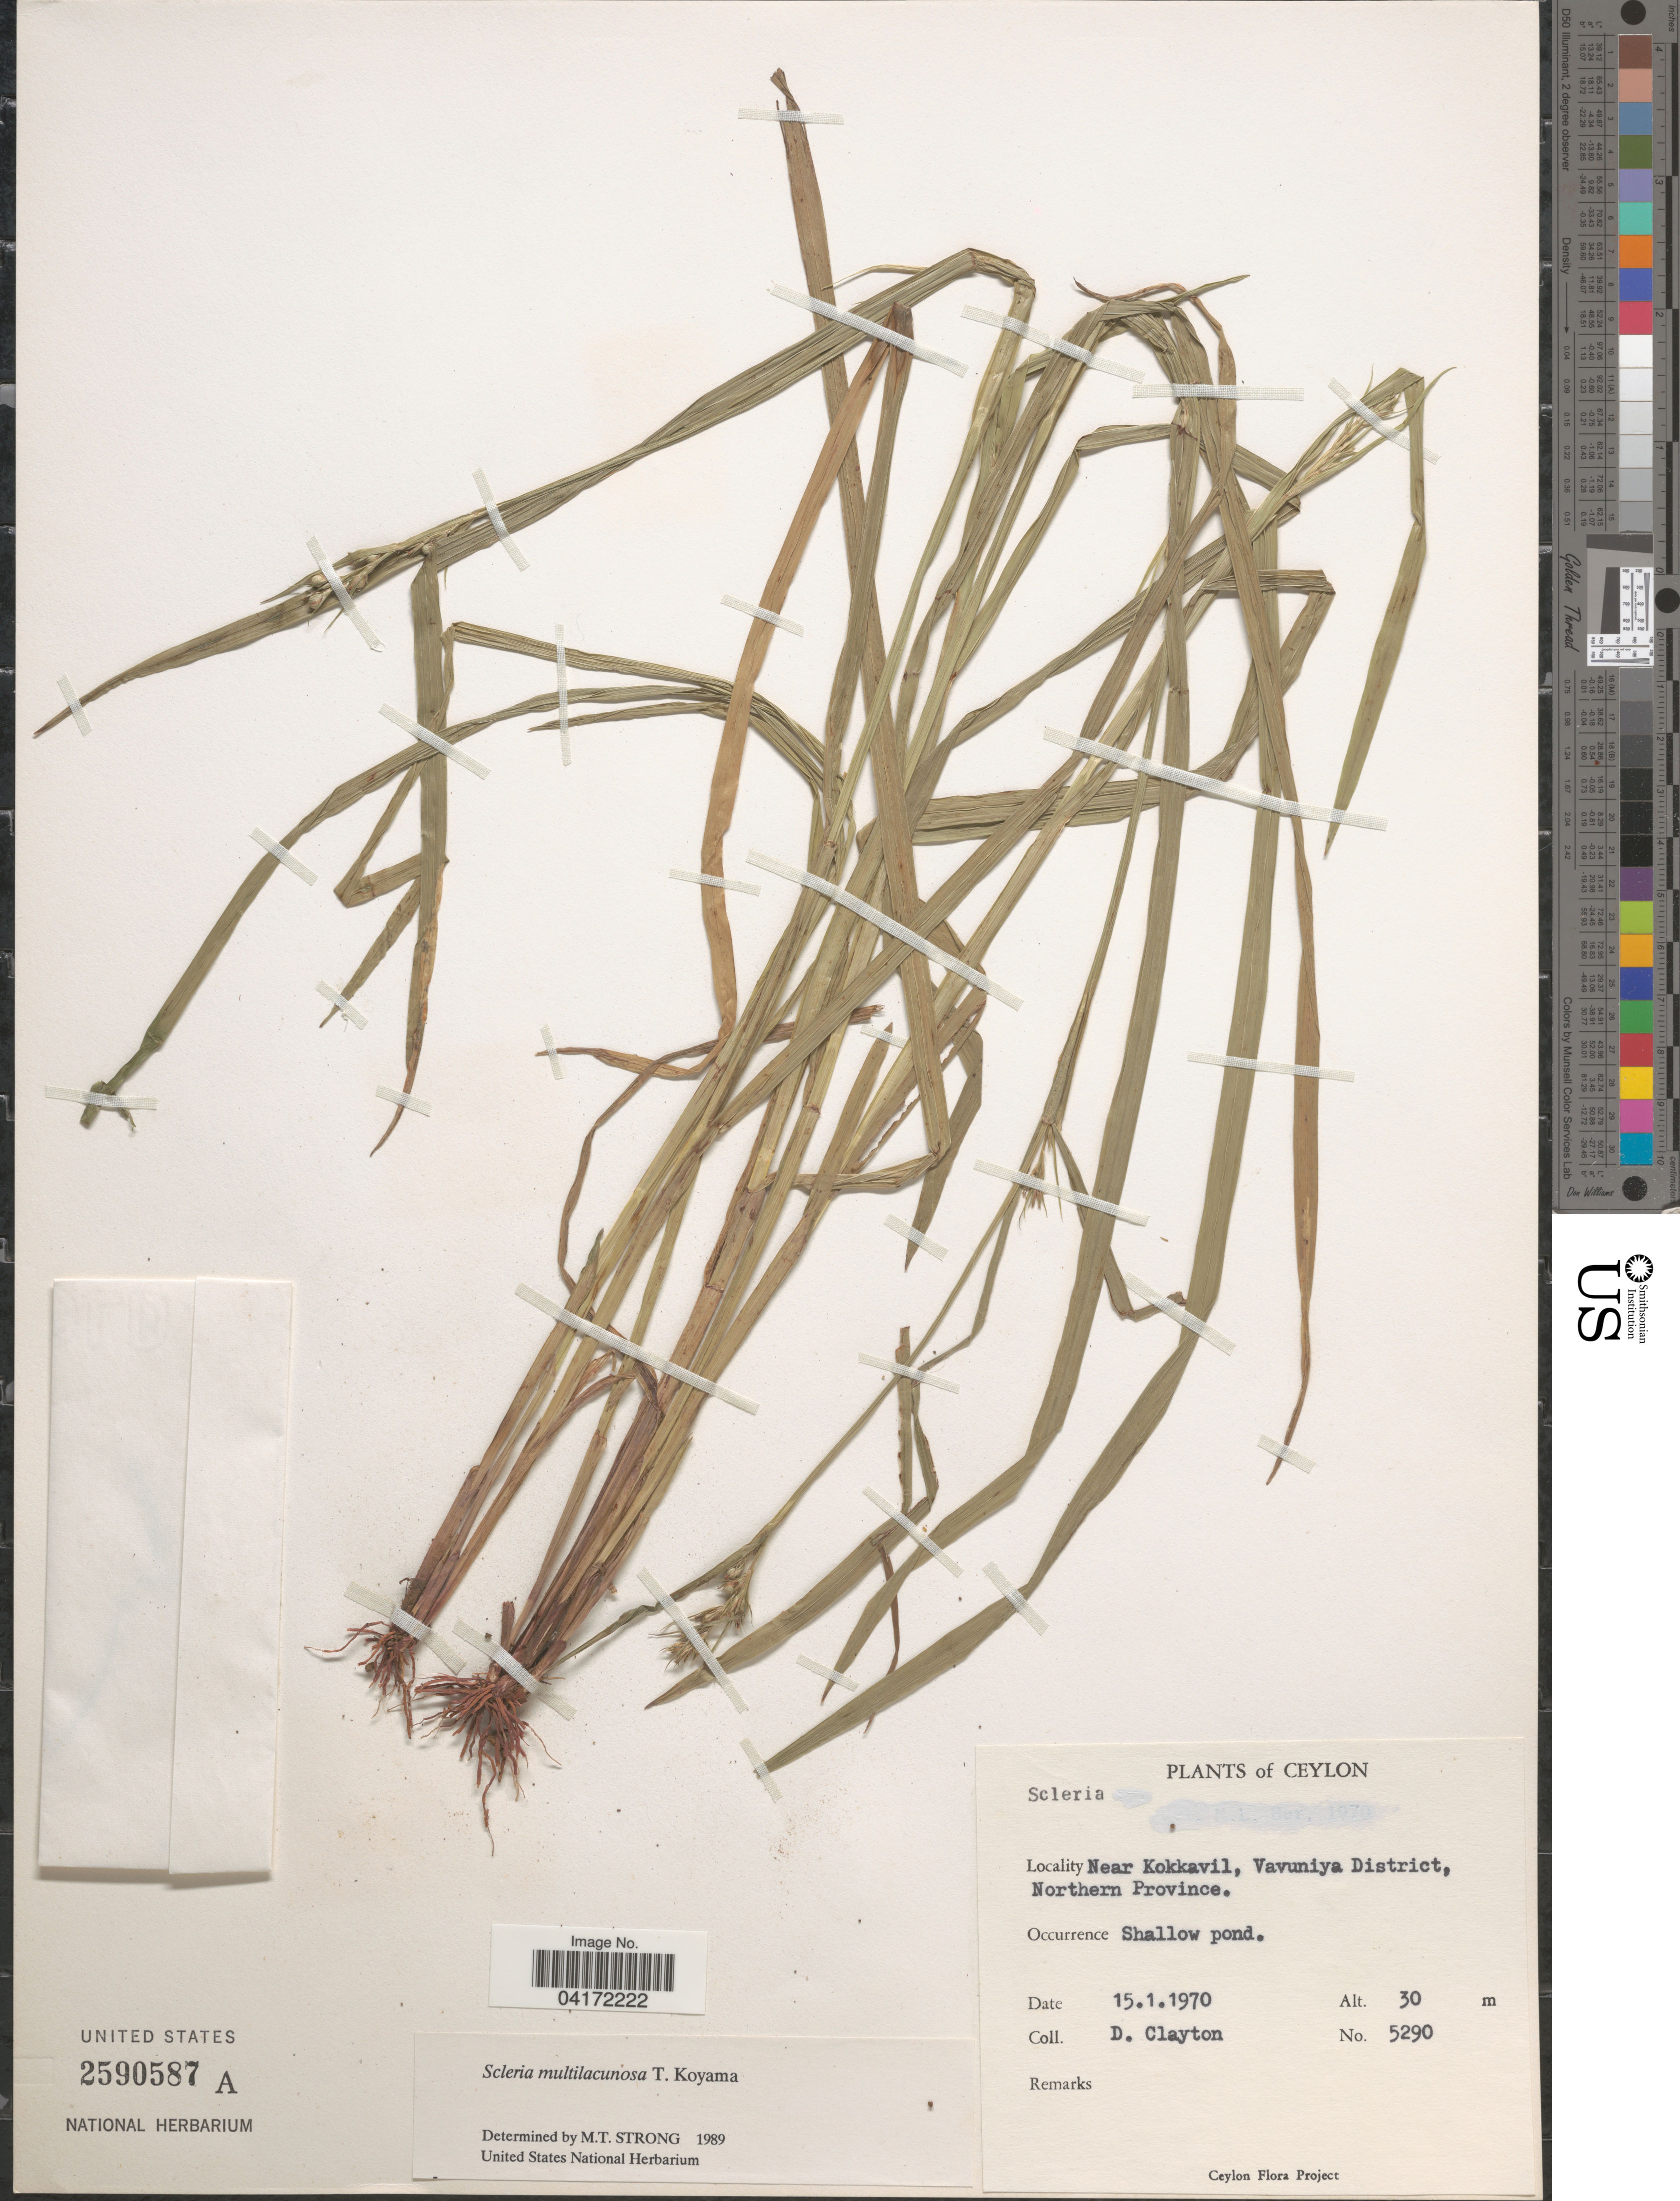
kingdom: Plantae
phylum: Tracheophyta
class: Liliopsida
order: Poales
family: Cyperaceae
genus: Scleria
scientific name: Scleria multilacunosa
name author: T. Koyama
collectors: D. Clayton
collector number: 5290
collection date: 1970-01-15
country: Sri Lanka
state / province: Northern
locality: Ceylon. Near Kokkavil, Vavuniya District.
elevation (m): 30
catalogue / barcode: US 2590587A